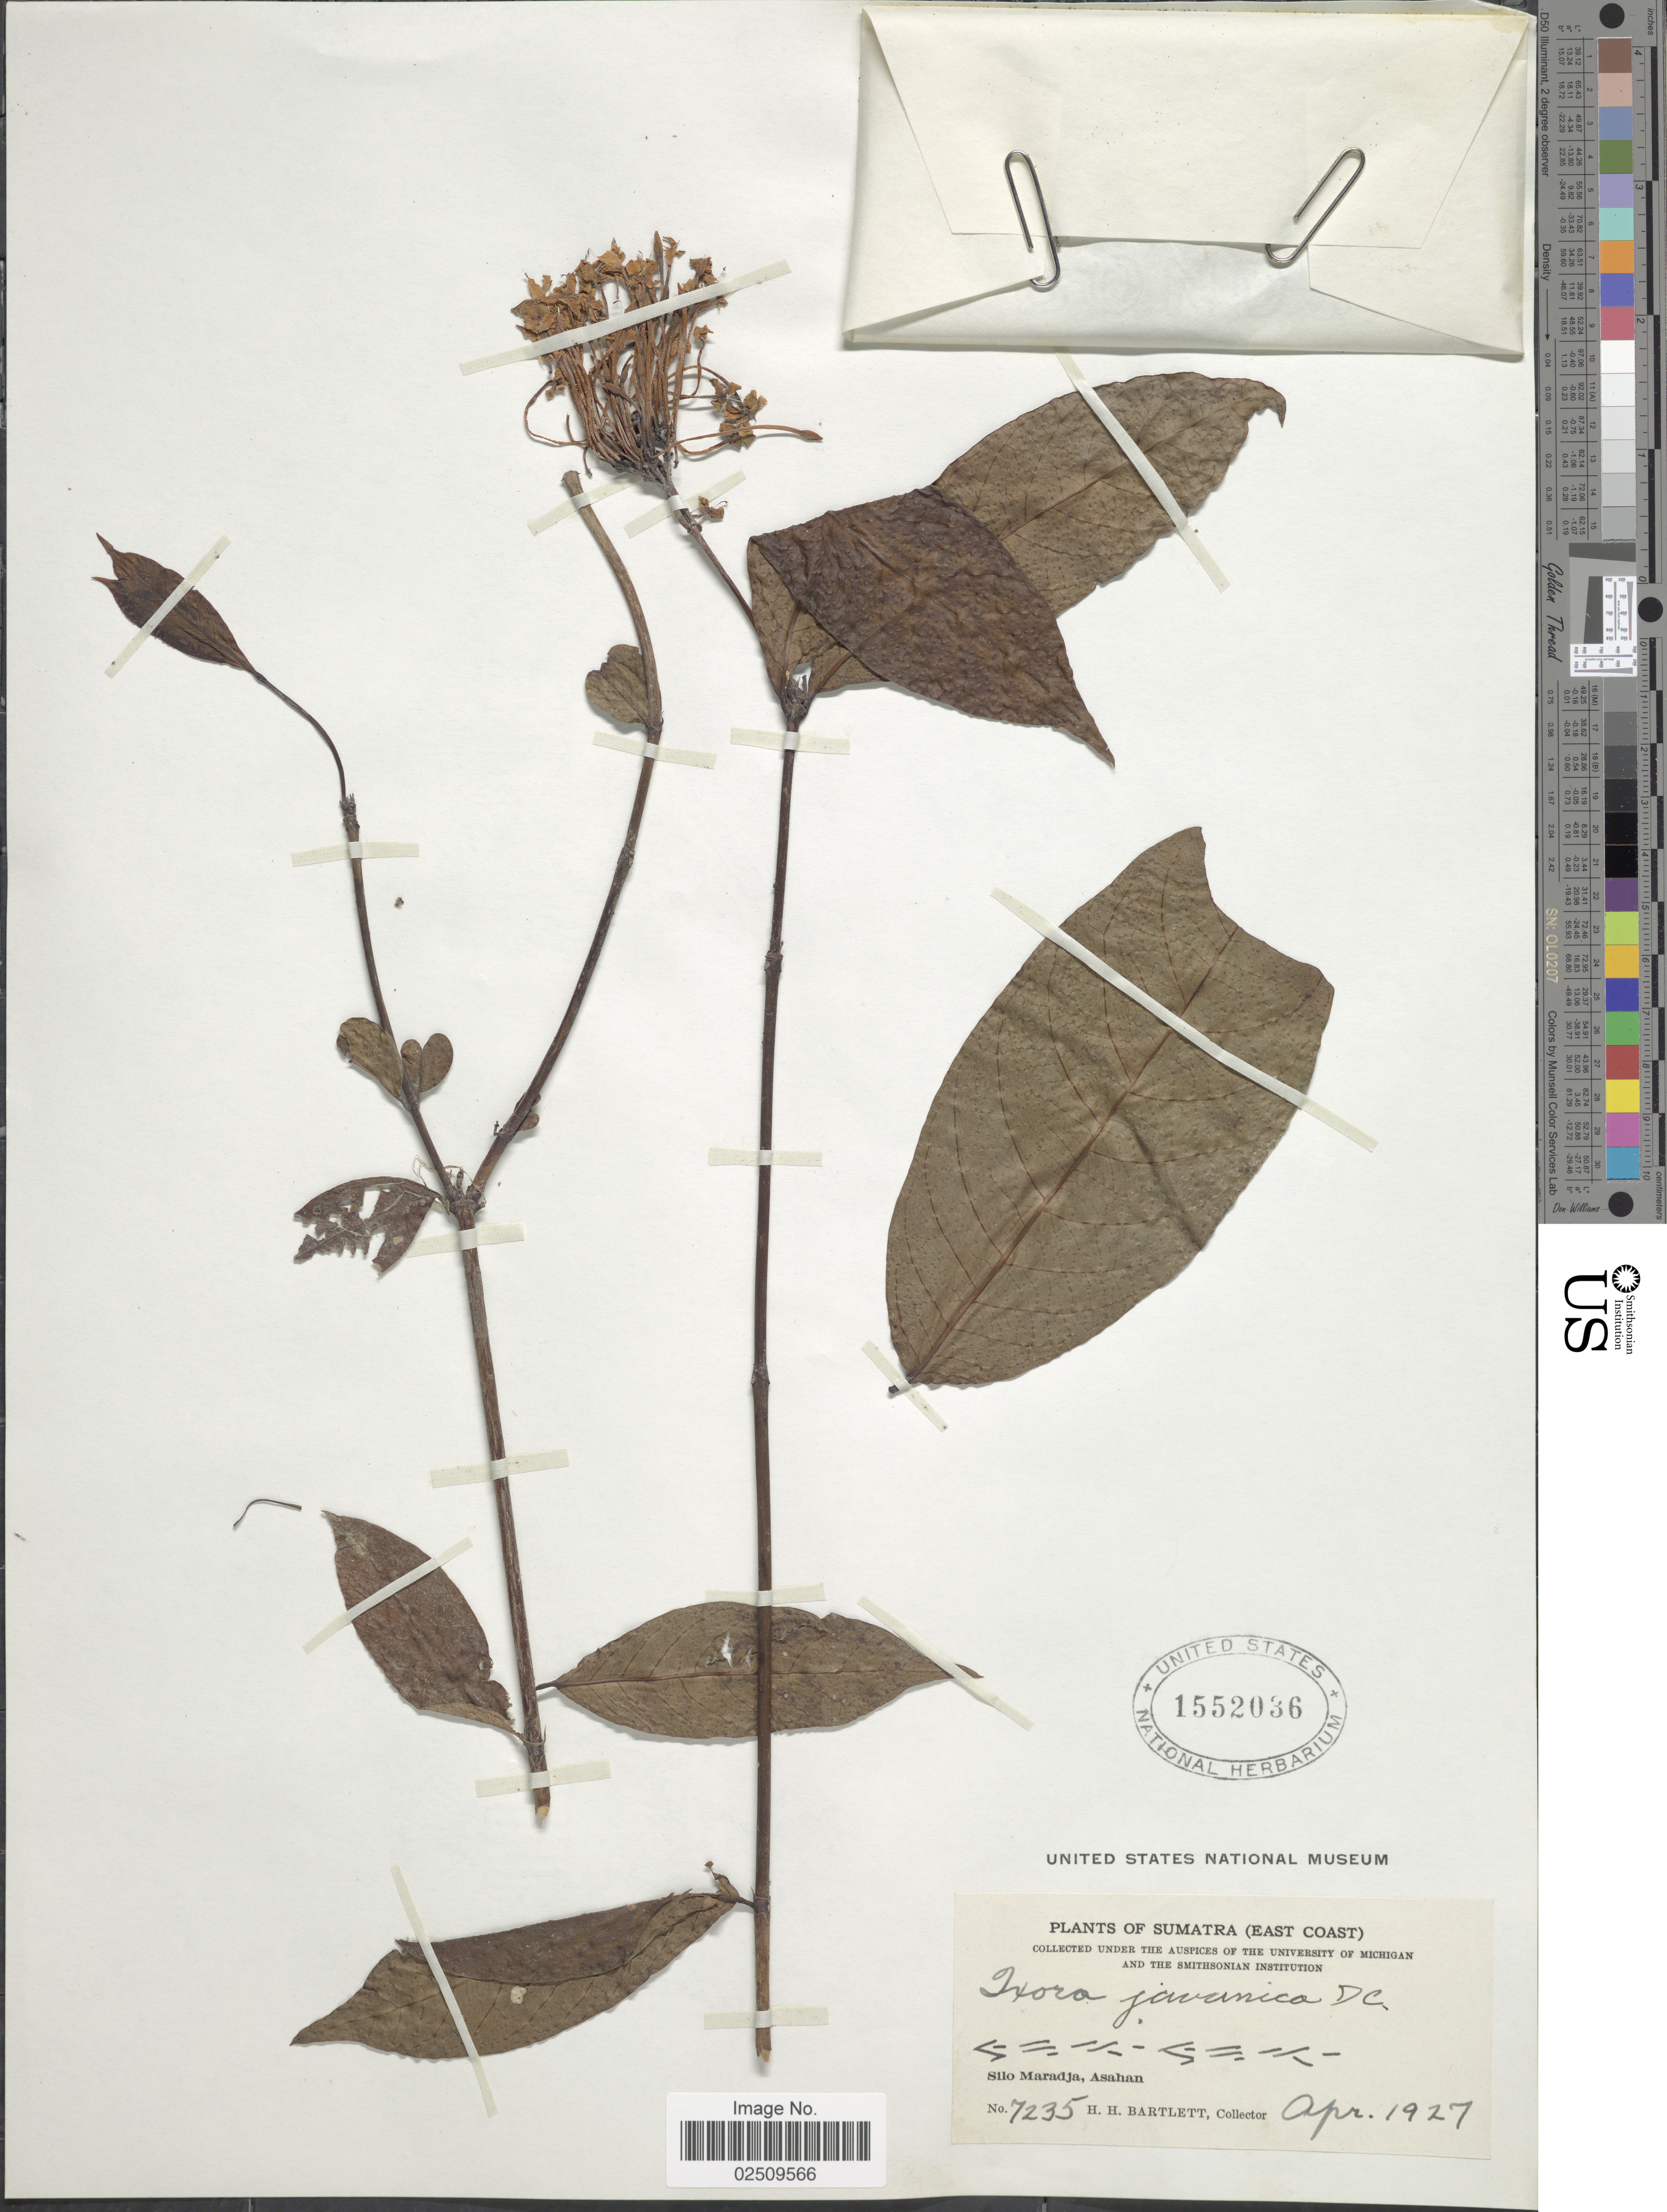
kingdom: Plantae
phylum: Tracheophyta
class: Magnoliopsida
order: Gentianales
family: Rubiaceae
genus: Ixora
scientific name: Ixora javanica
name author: DC.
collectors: H. H. Bartlett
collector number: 7235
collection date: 1927-04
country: Indonesia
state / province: Sumatra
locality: (East Coast) X, Silo Maradja, Asahan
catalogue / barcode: US 1552036